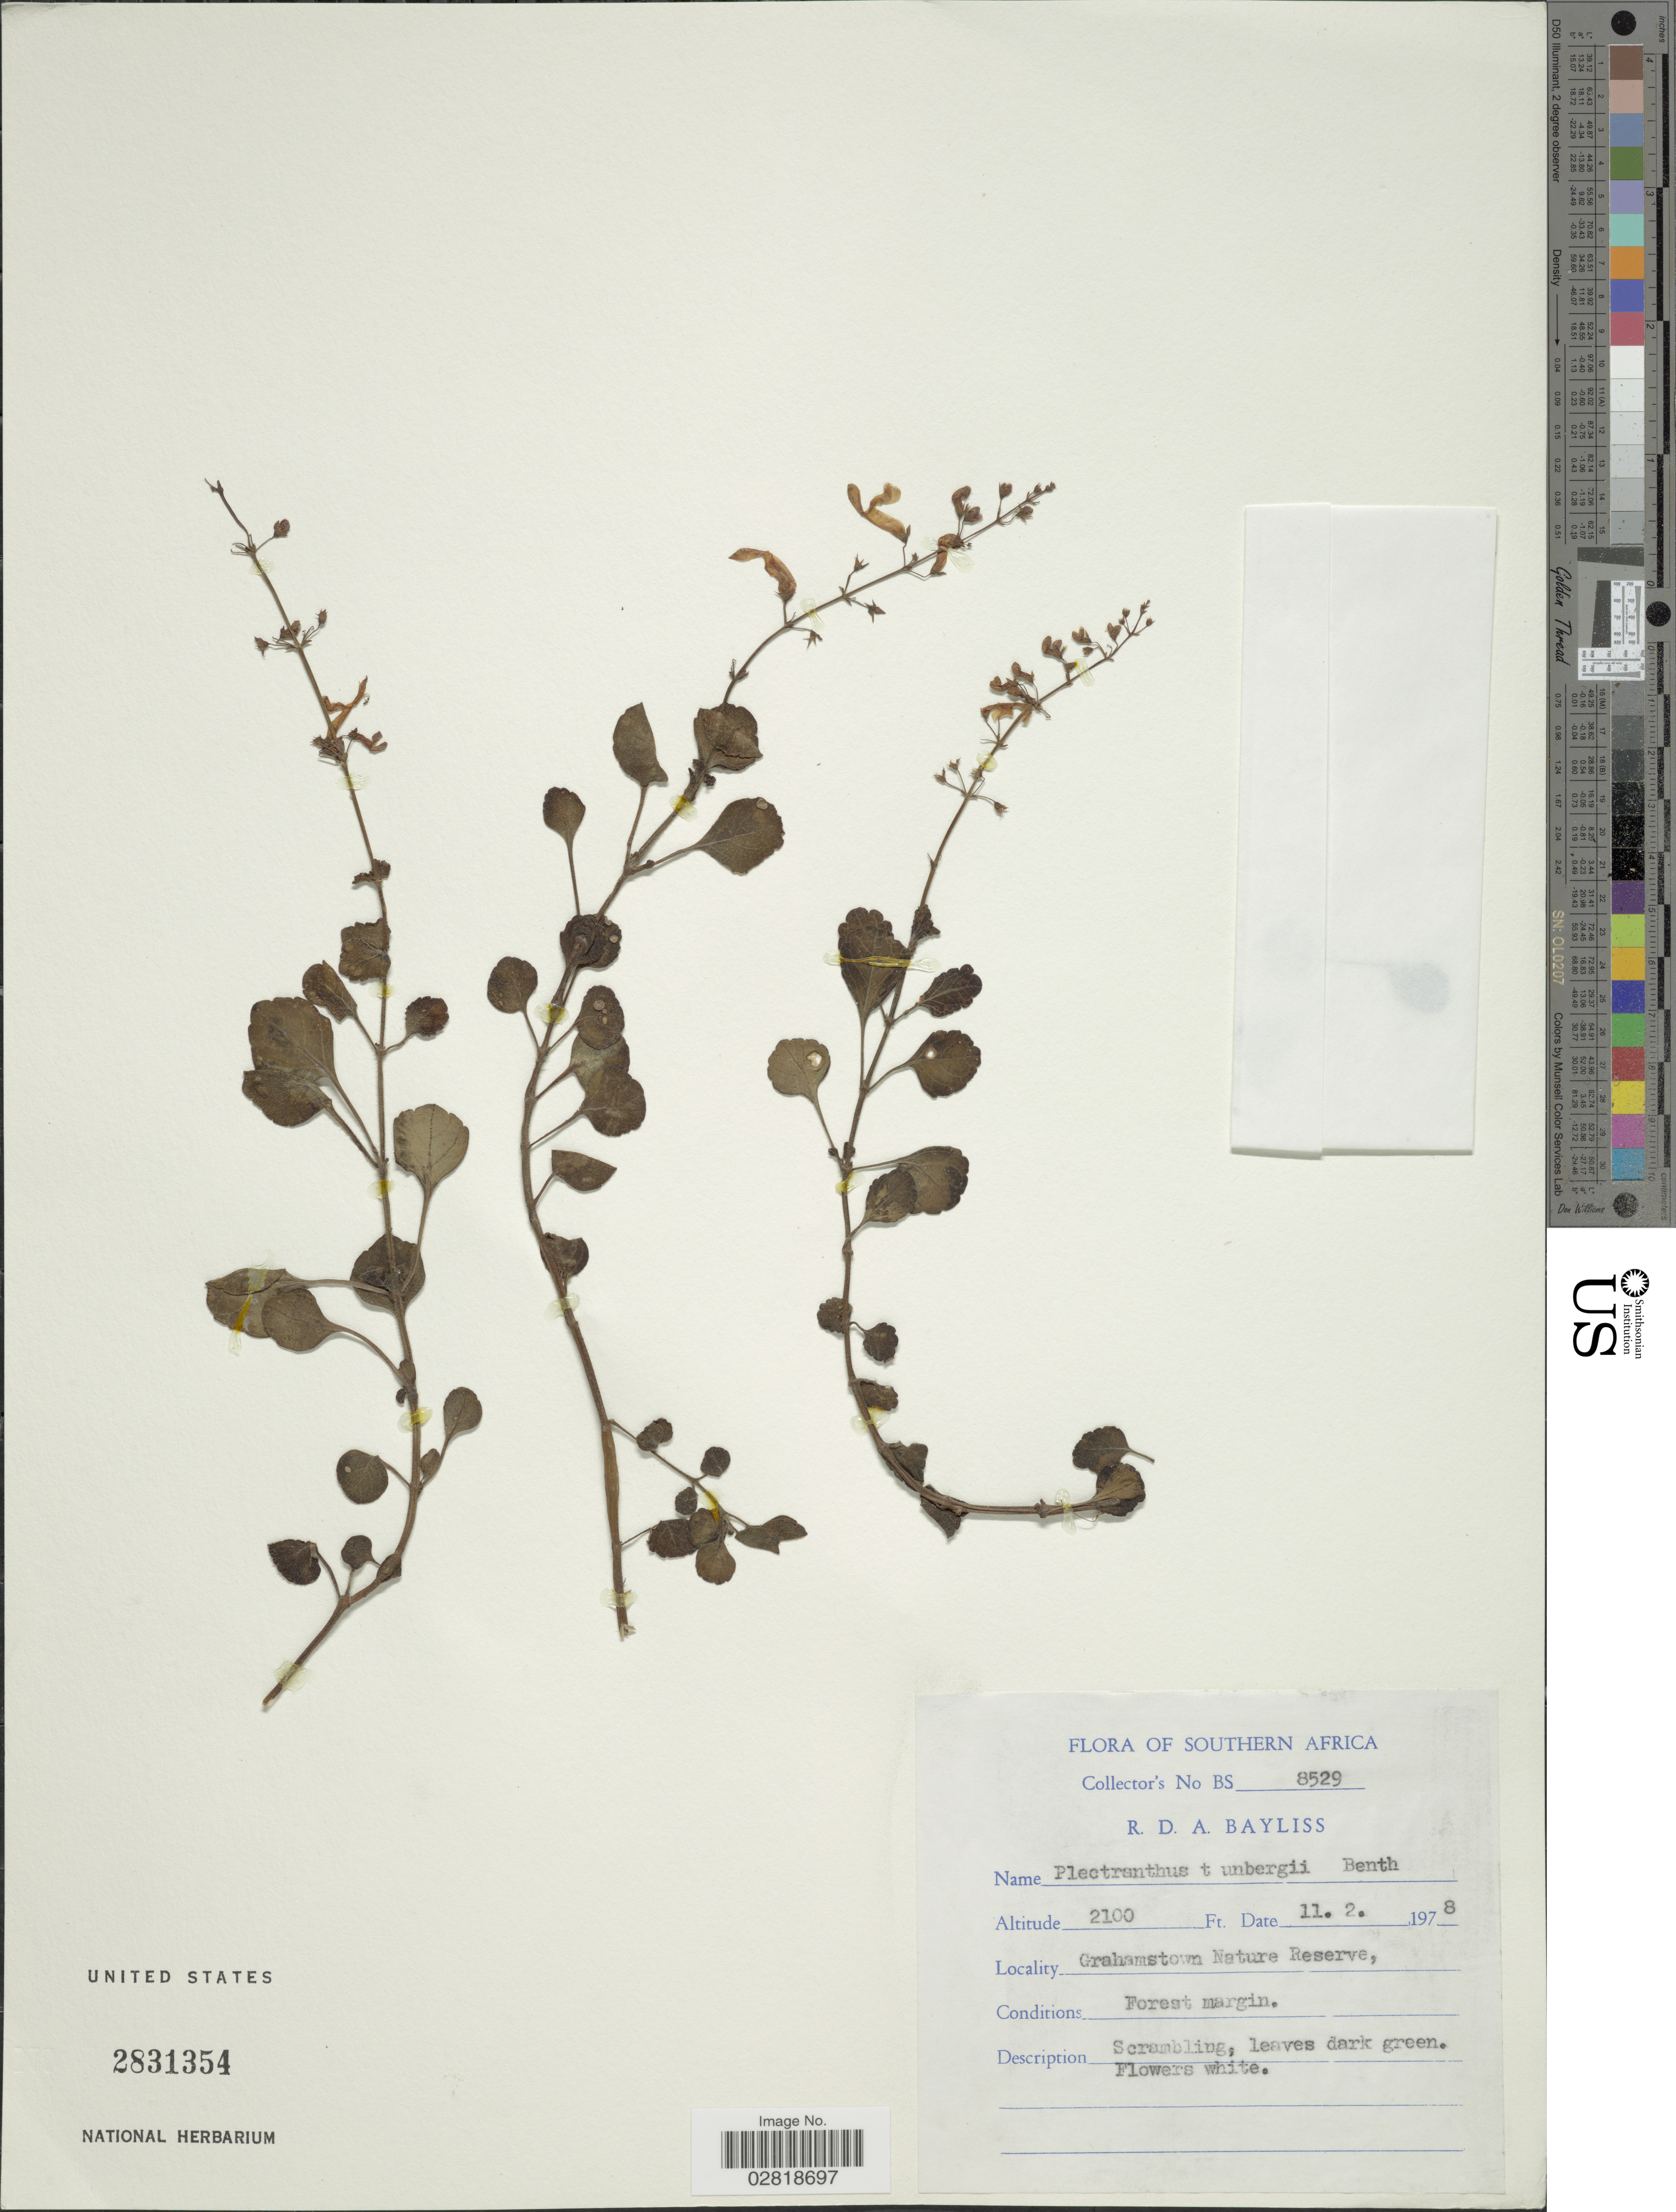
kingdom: Plantae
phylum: Tracheophyta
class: Magnoliopsida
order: Lamiales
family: Lamiaceae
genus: Plectranthus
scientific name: Plectranthus thunbergii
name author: Benth.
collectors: R. Bayliss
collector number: BS8529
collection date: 1978-02-11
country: South Africa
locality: Southern Africa. Grahamstown Nature Reserve.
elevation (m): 640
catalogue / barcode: US 2831354